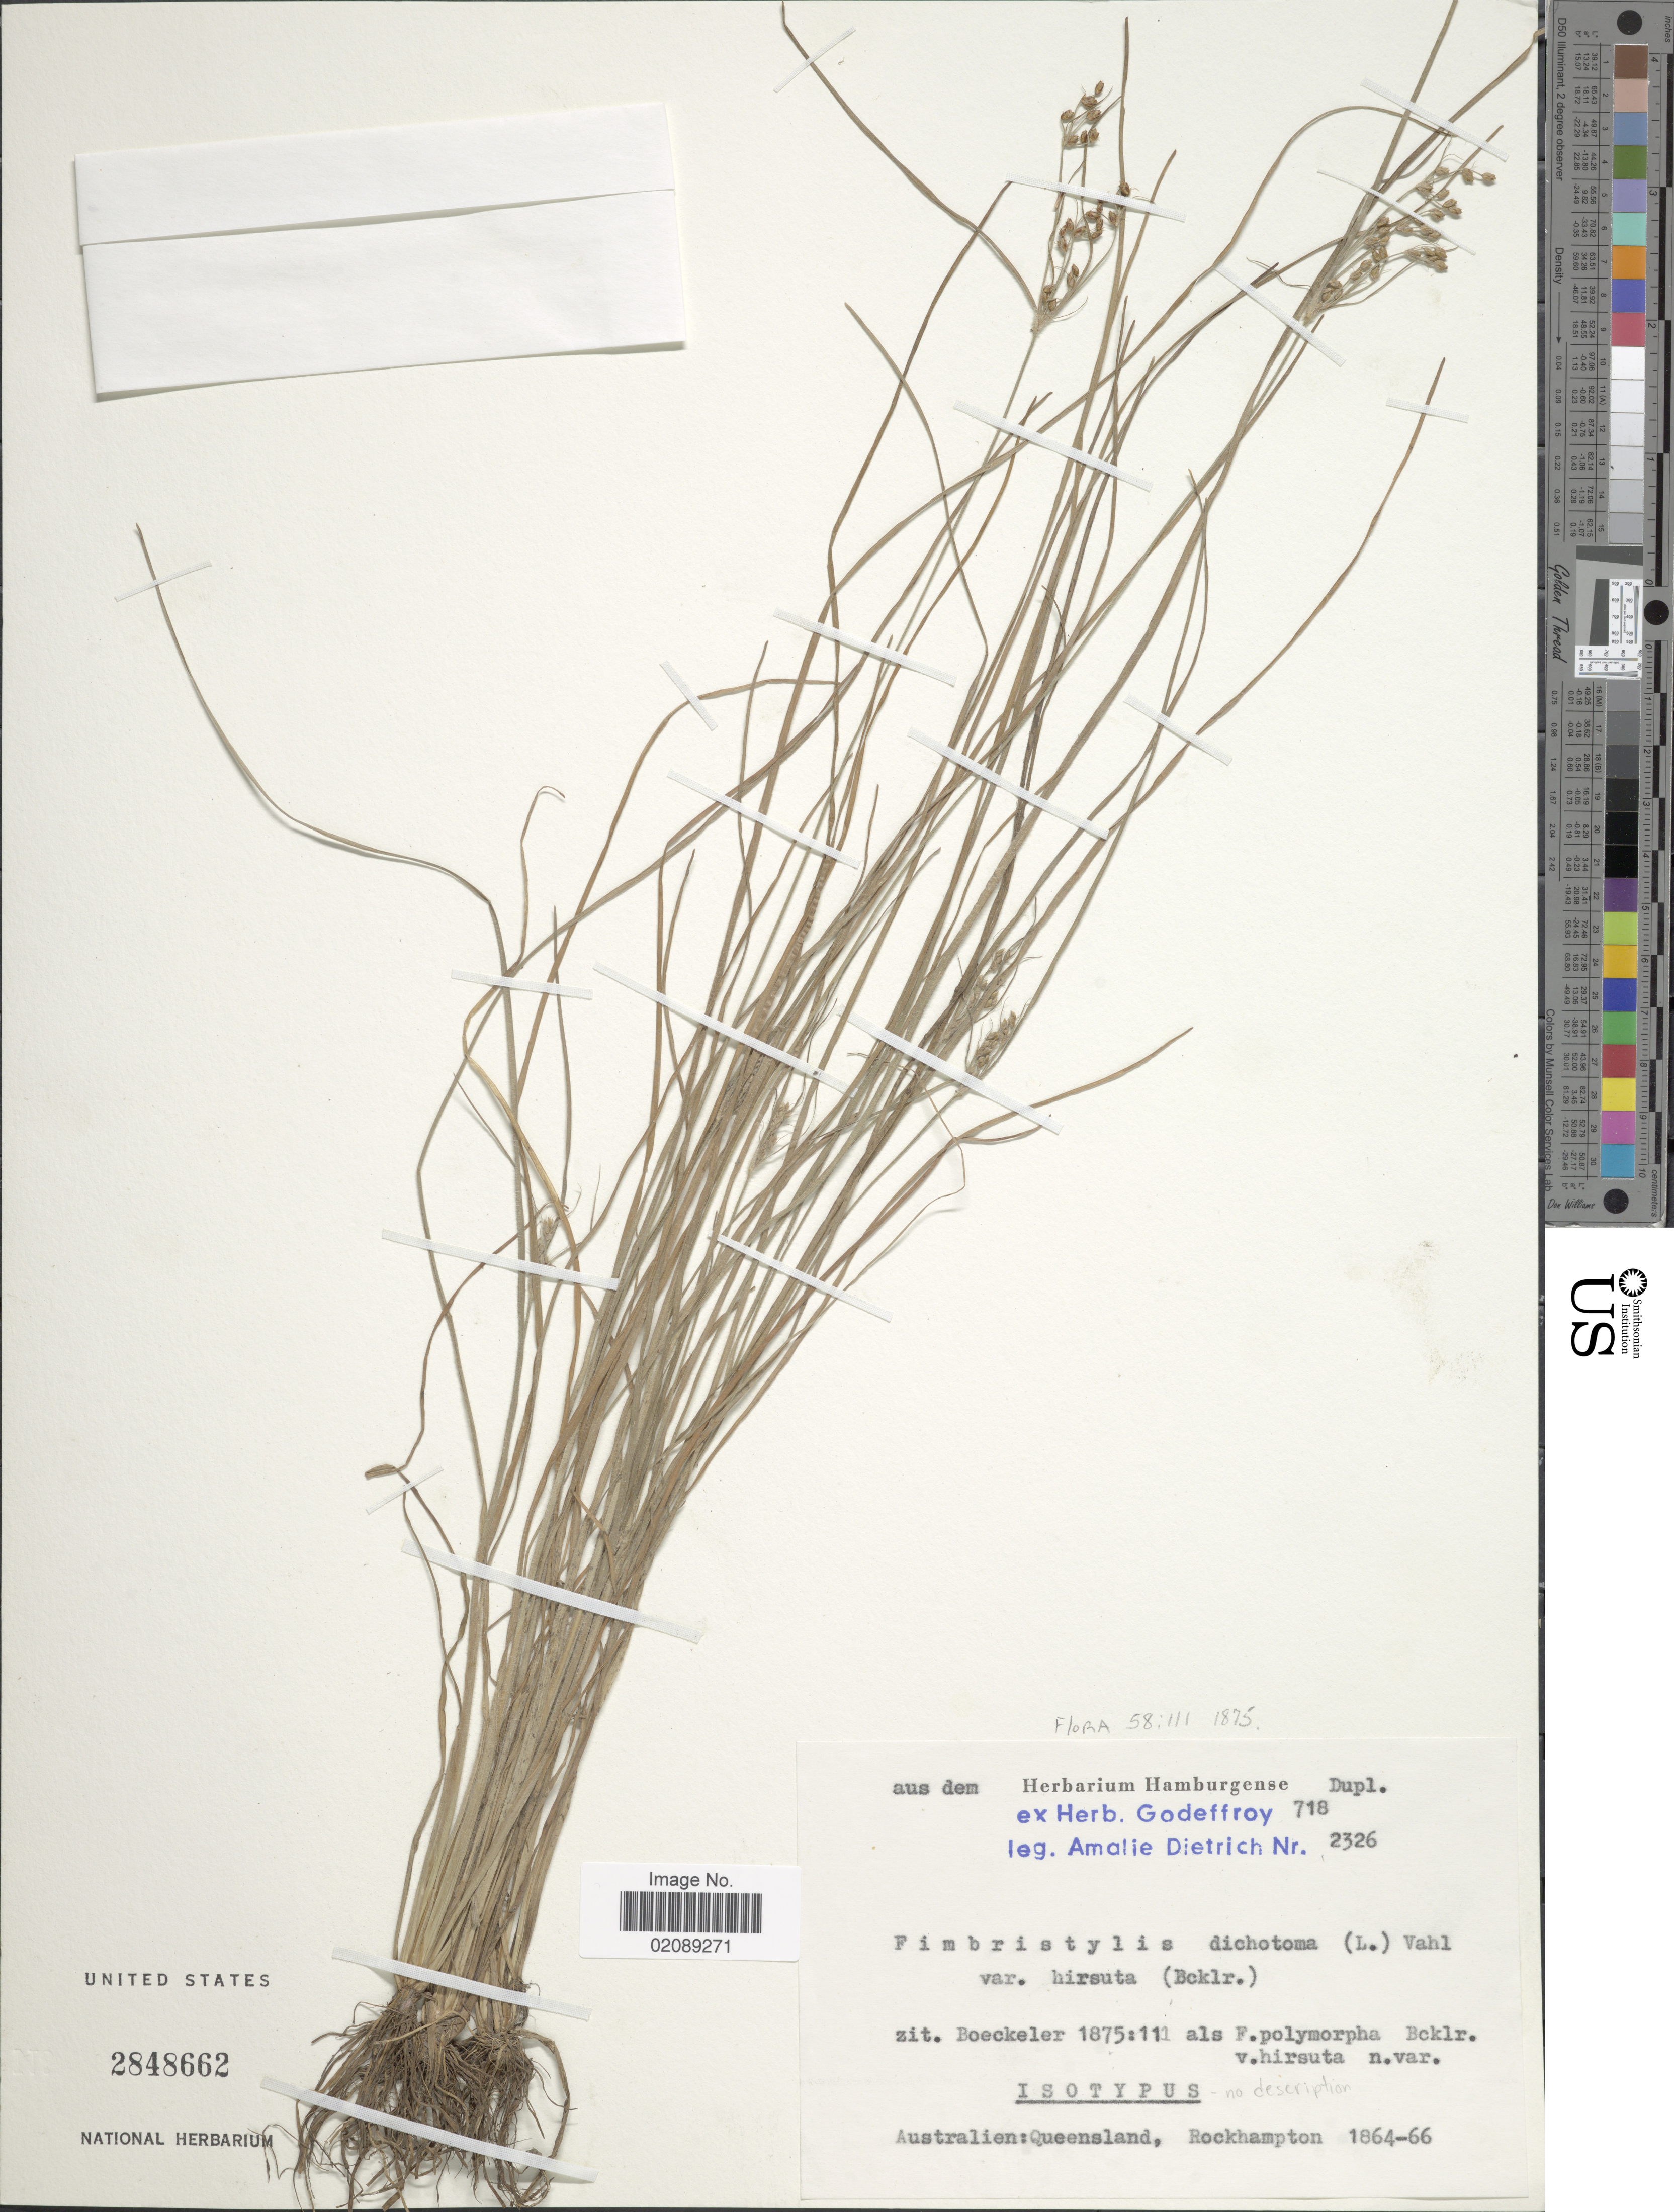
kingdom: Plantae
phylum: Tracheophyta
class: Liliopsida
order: Poales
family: Cyperaceae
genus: Fimbristylis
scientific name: Fimbristylis dichotoma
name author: (L.) Vahl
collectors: A. Dietrich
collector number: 2326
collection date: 1864/1866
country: Australia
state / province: Queensland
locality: Rockhampton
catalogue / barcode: US 2848662